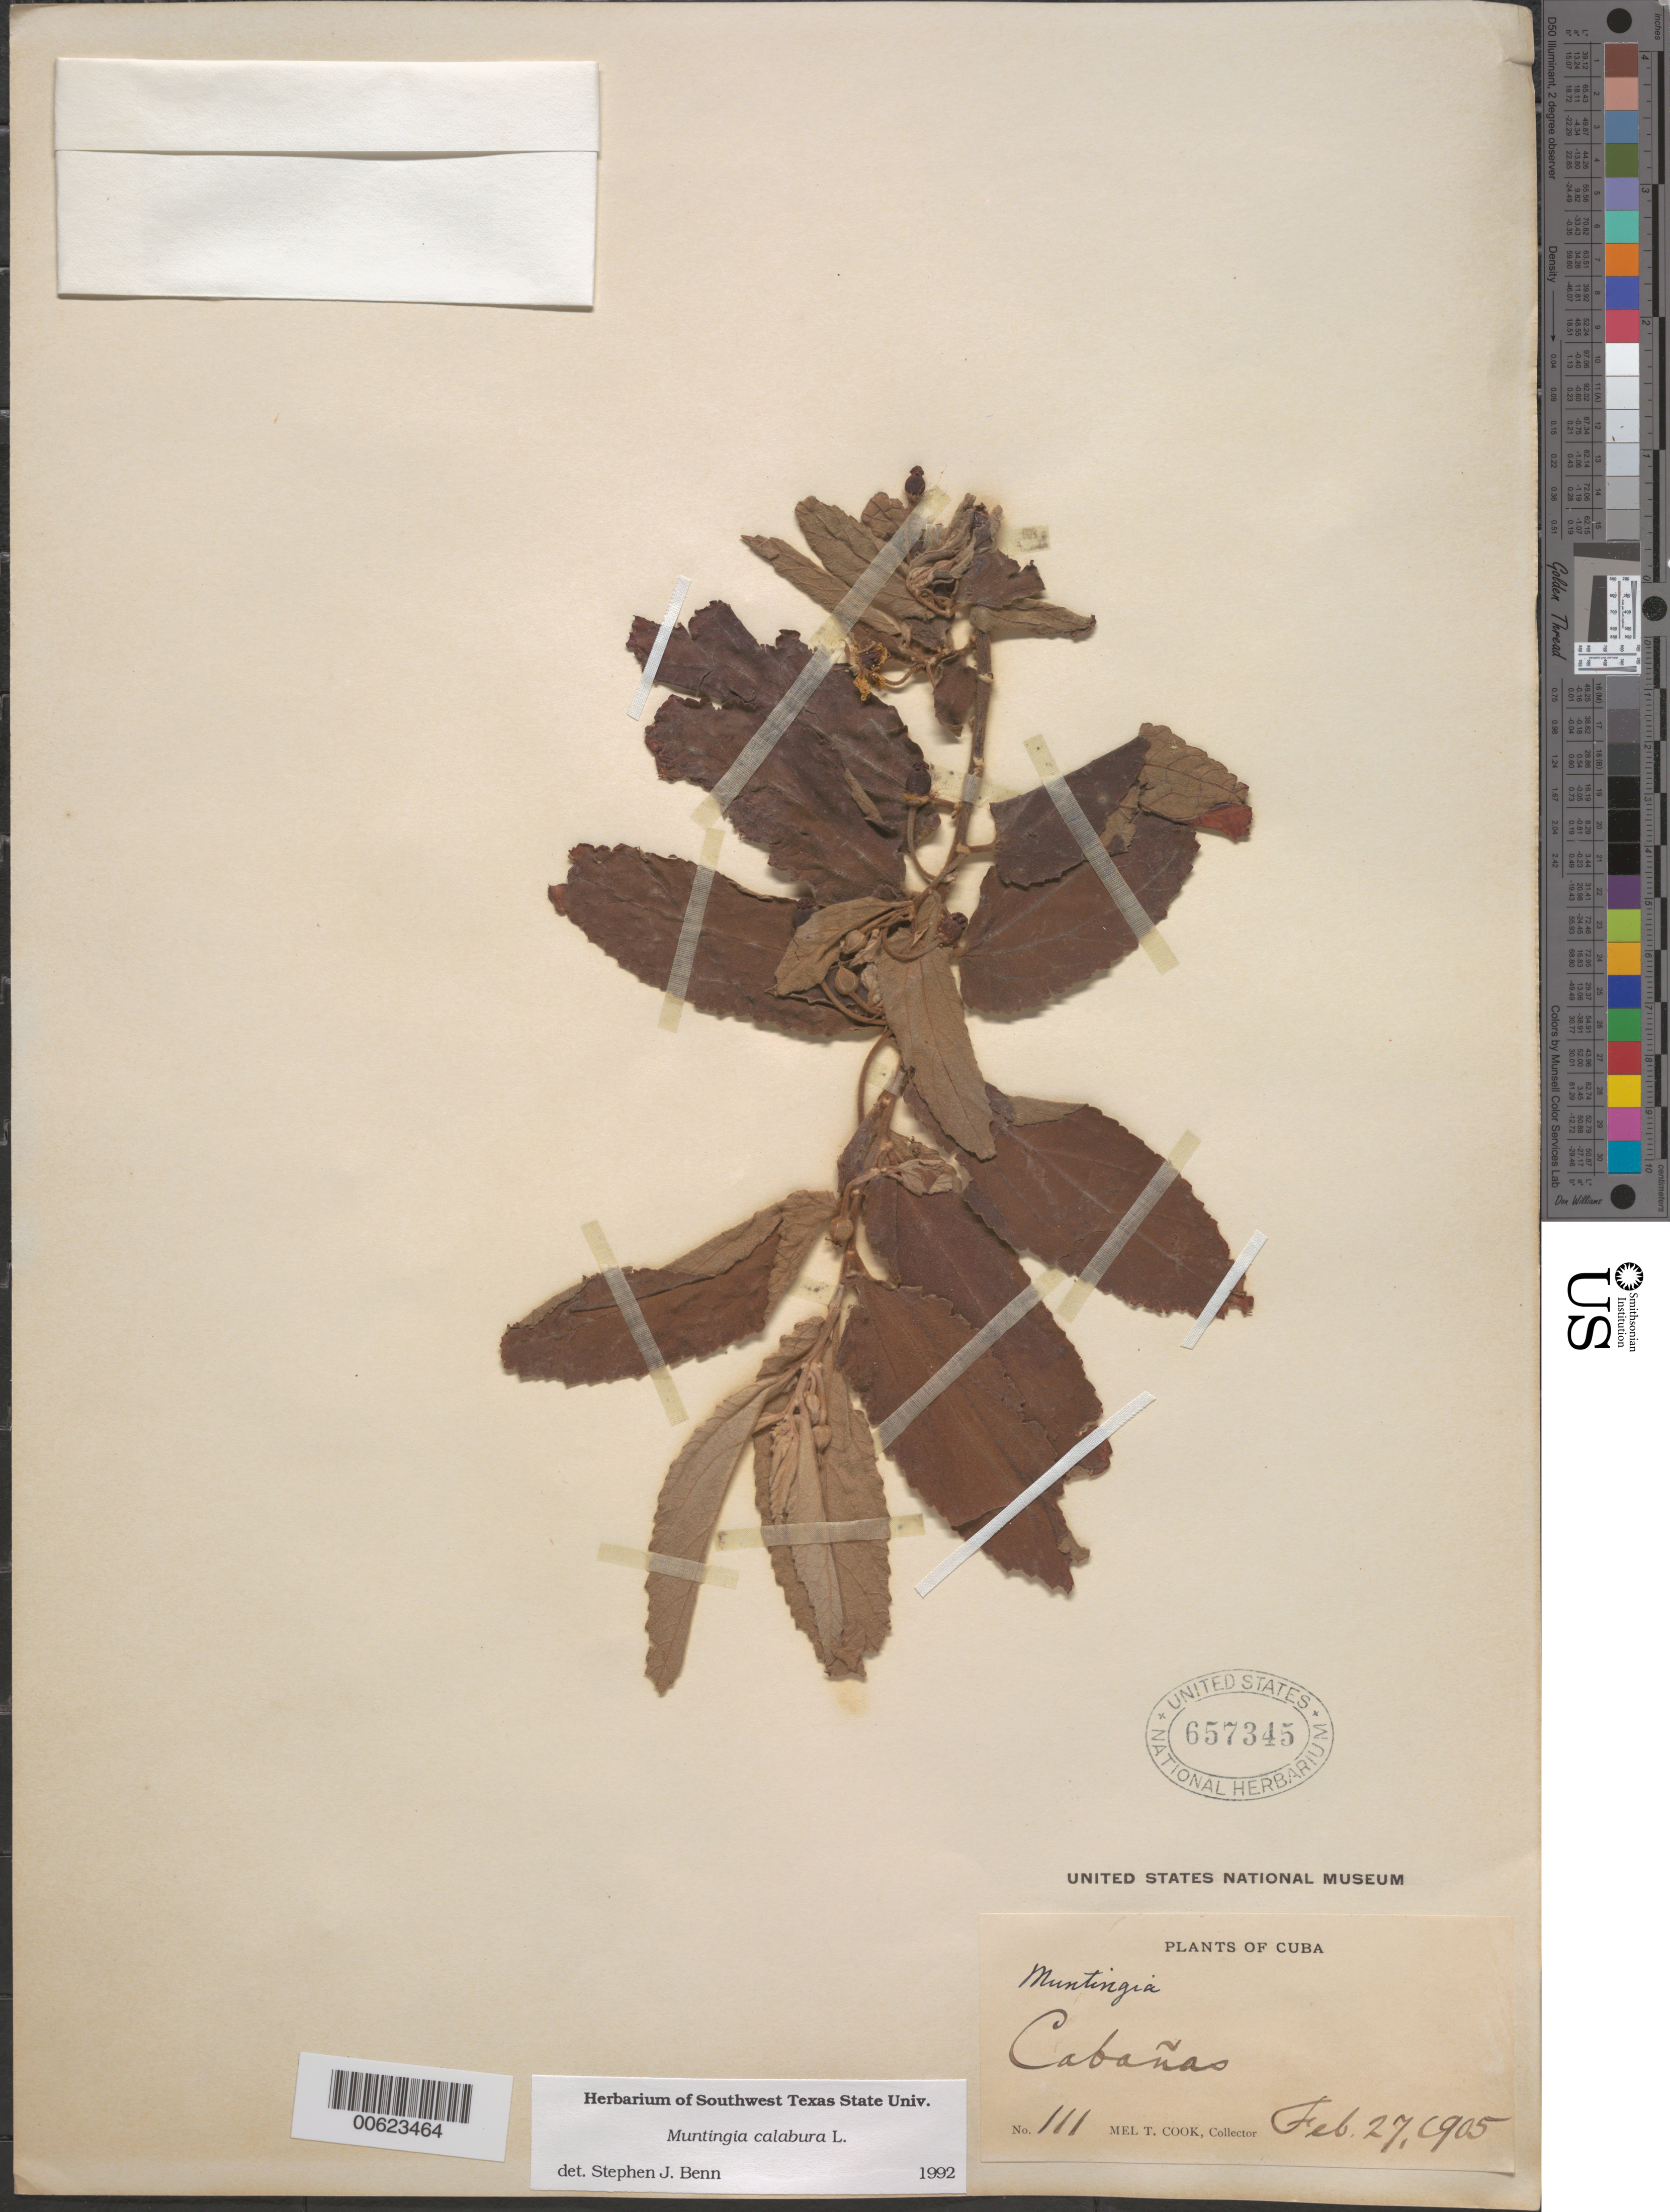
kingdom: Plantae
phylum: Tracheophyta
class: Magnoliopsida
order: Malvales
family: Muntingiaceae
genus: Muntingia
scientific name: Muntingia calabura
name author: L.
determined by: Benn, S. J.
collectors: M. T. Cook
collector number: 111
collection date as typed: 27 Feb 1905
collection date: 1905-02-27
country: Cuba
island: Greater Antilles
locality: Cabañas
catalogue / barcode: US 657345